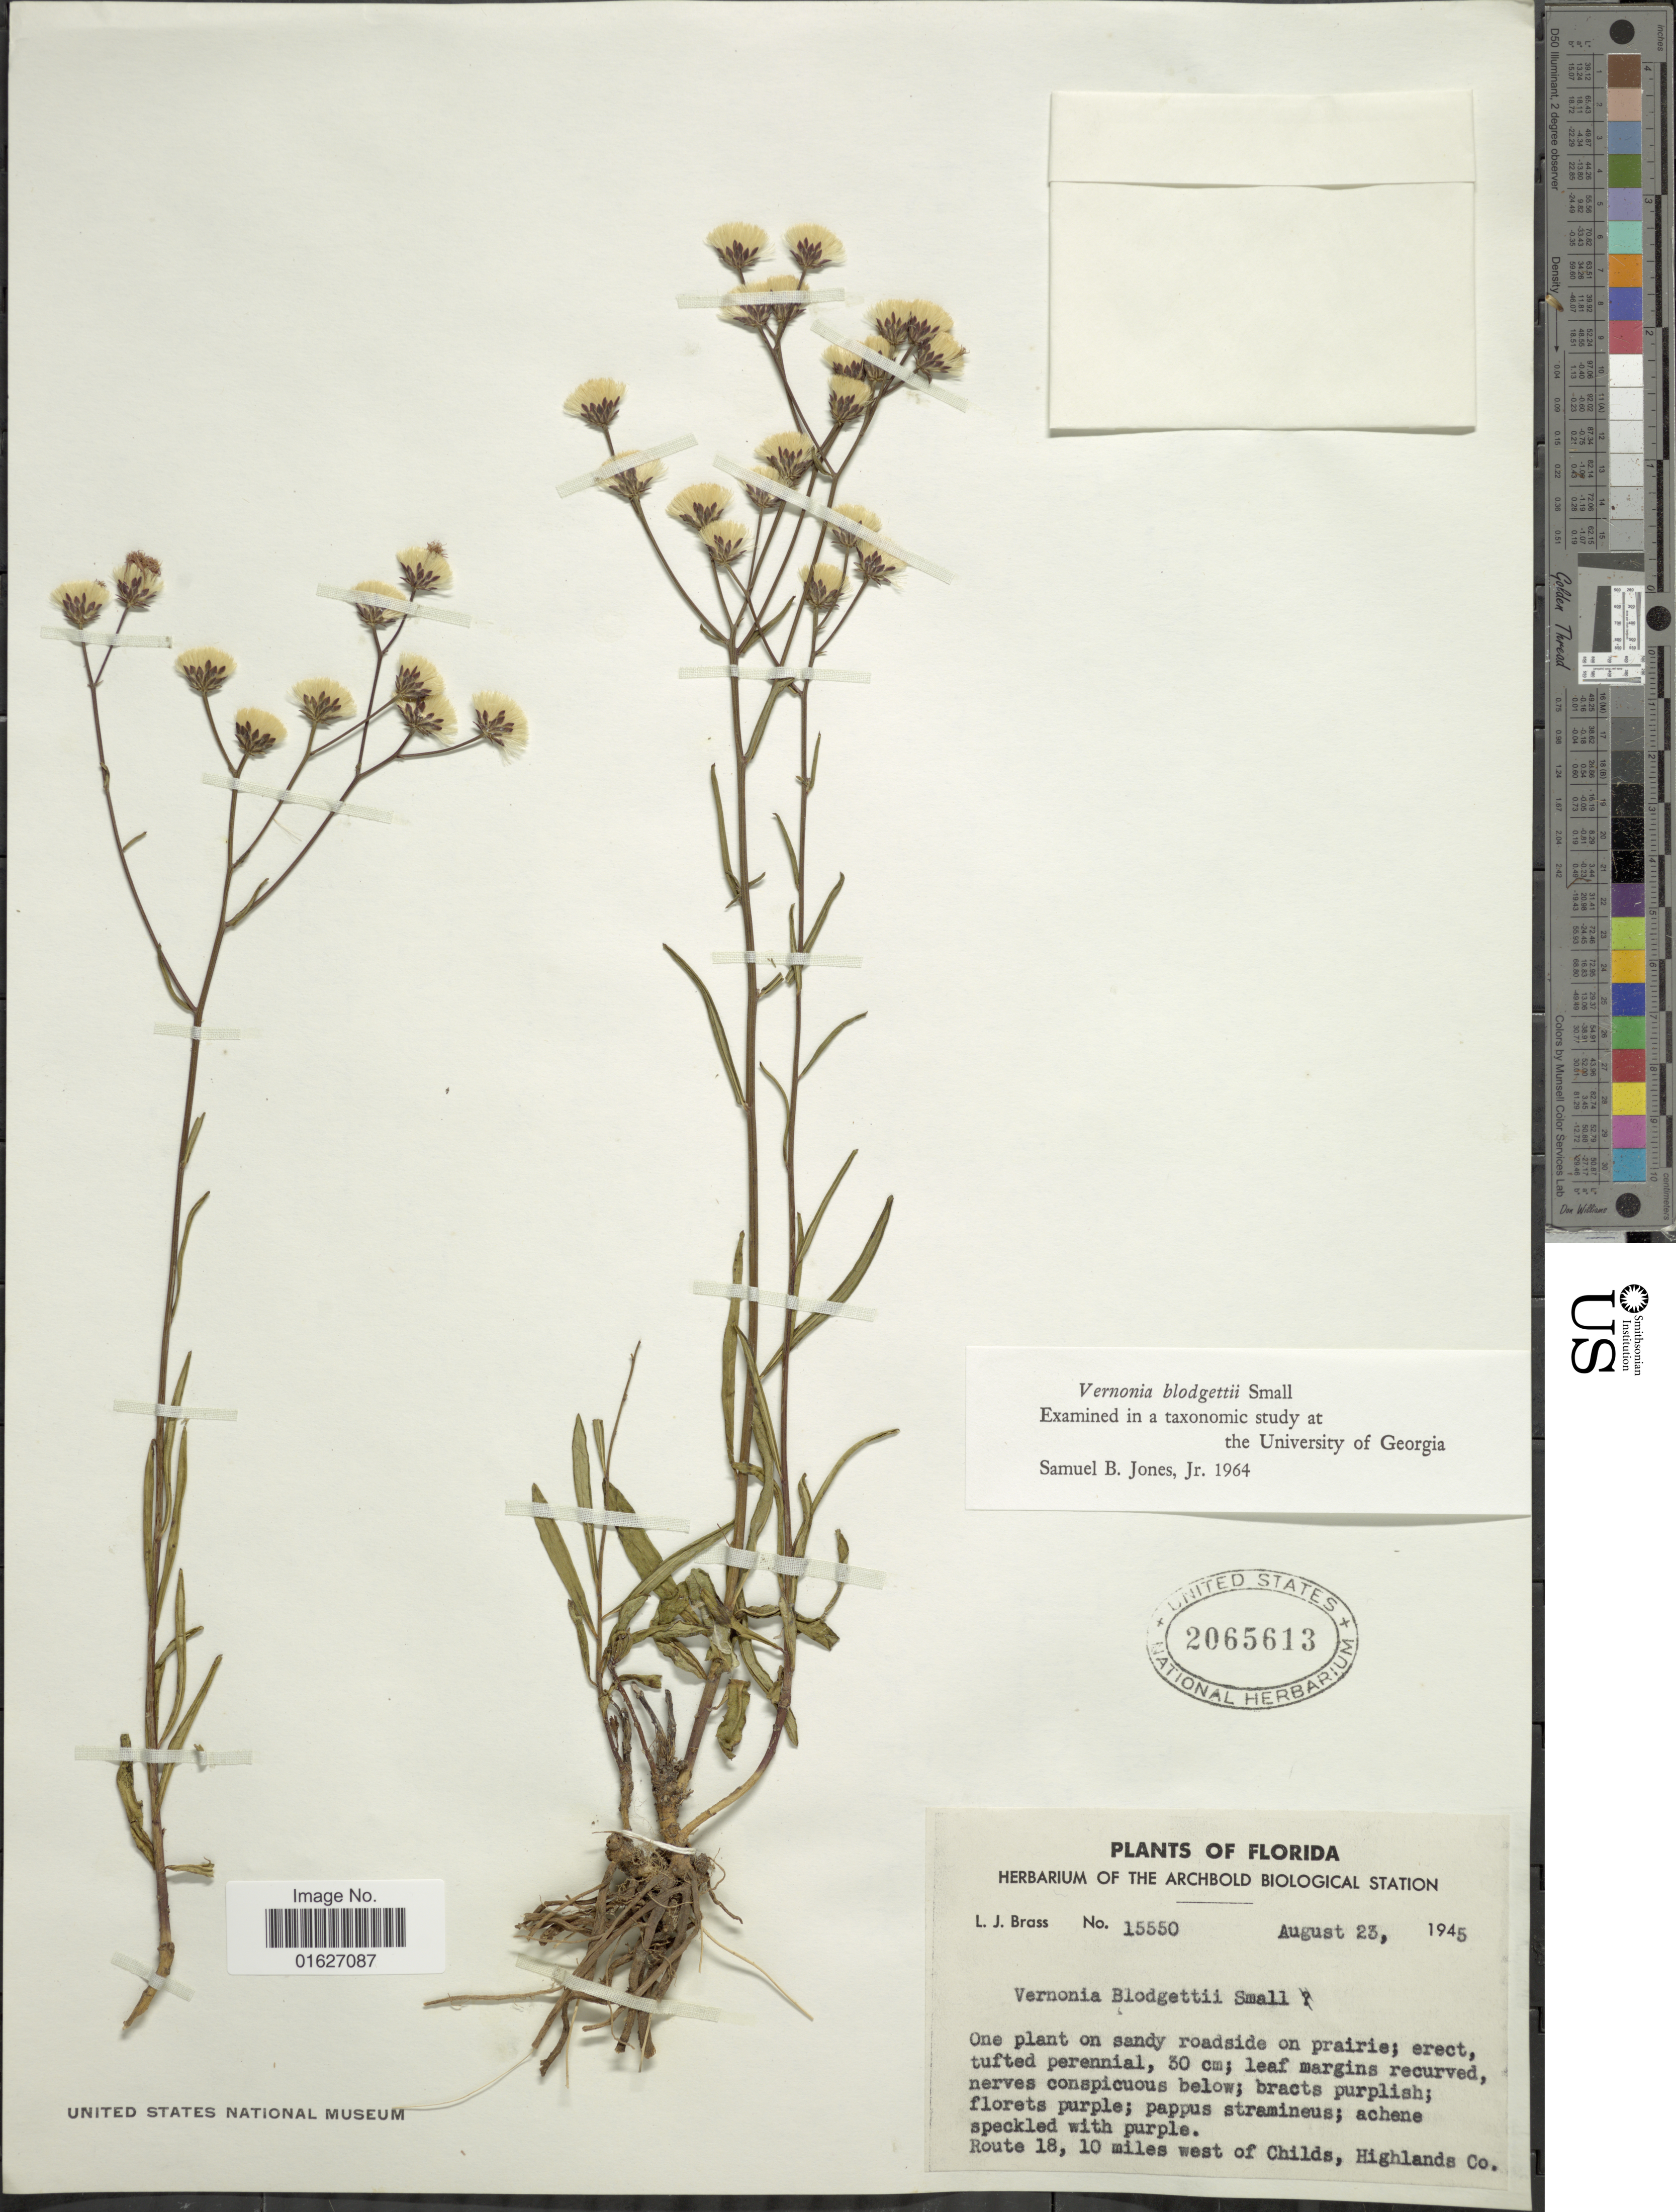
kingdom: Plantae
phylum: Tracheophyta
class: Magnoliopsida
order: Asterales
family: Asteraceae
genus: Vernonia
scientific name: Vernonia blodgettii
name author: Small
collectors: L. J. Brass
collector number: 15550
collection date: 1945-08-23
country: United States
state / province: Florida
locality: One plant on sandy roadside on prairie, Route 18, 10 miles west of Childs, Highlands Co.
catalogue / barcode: US 2065613